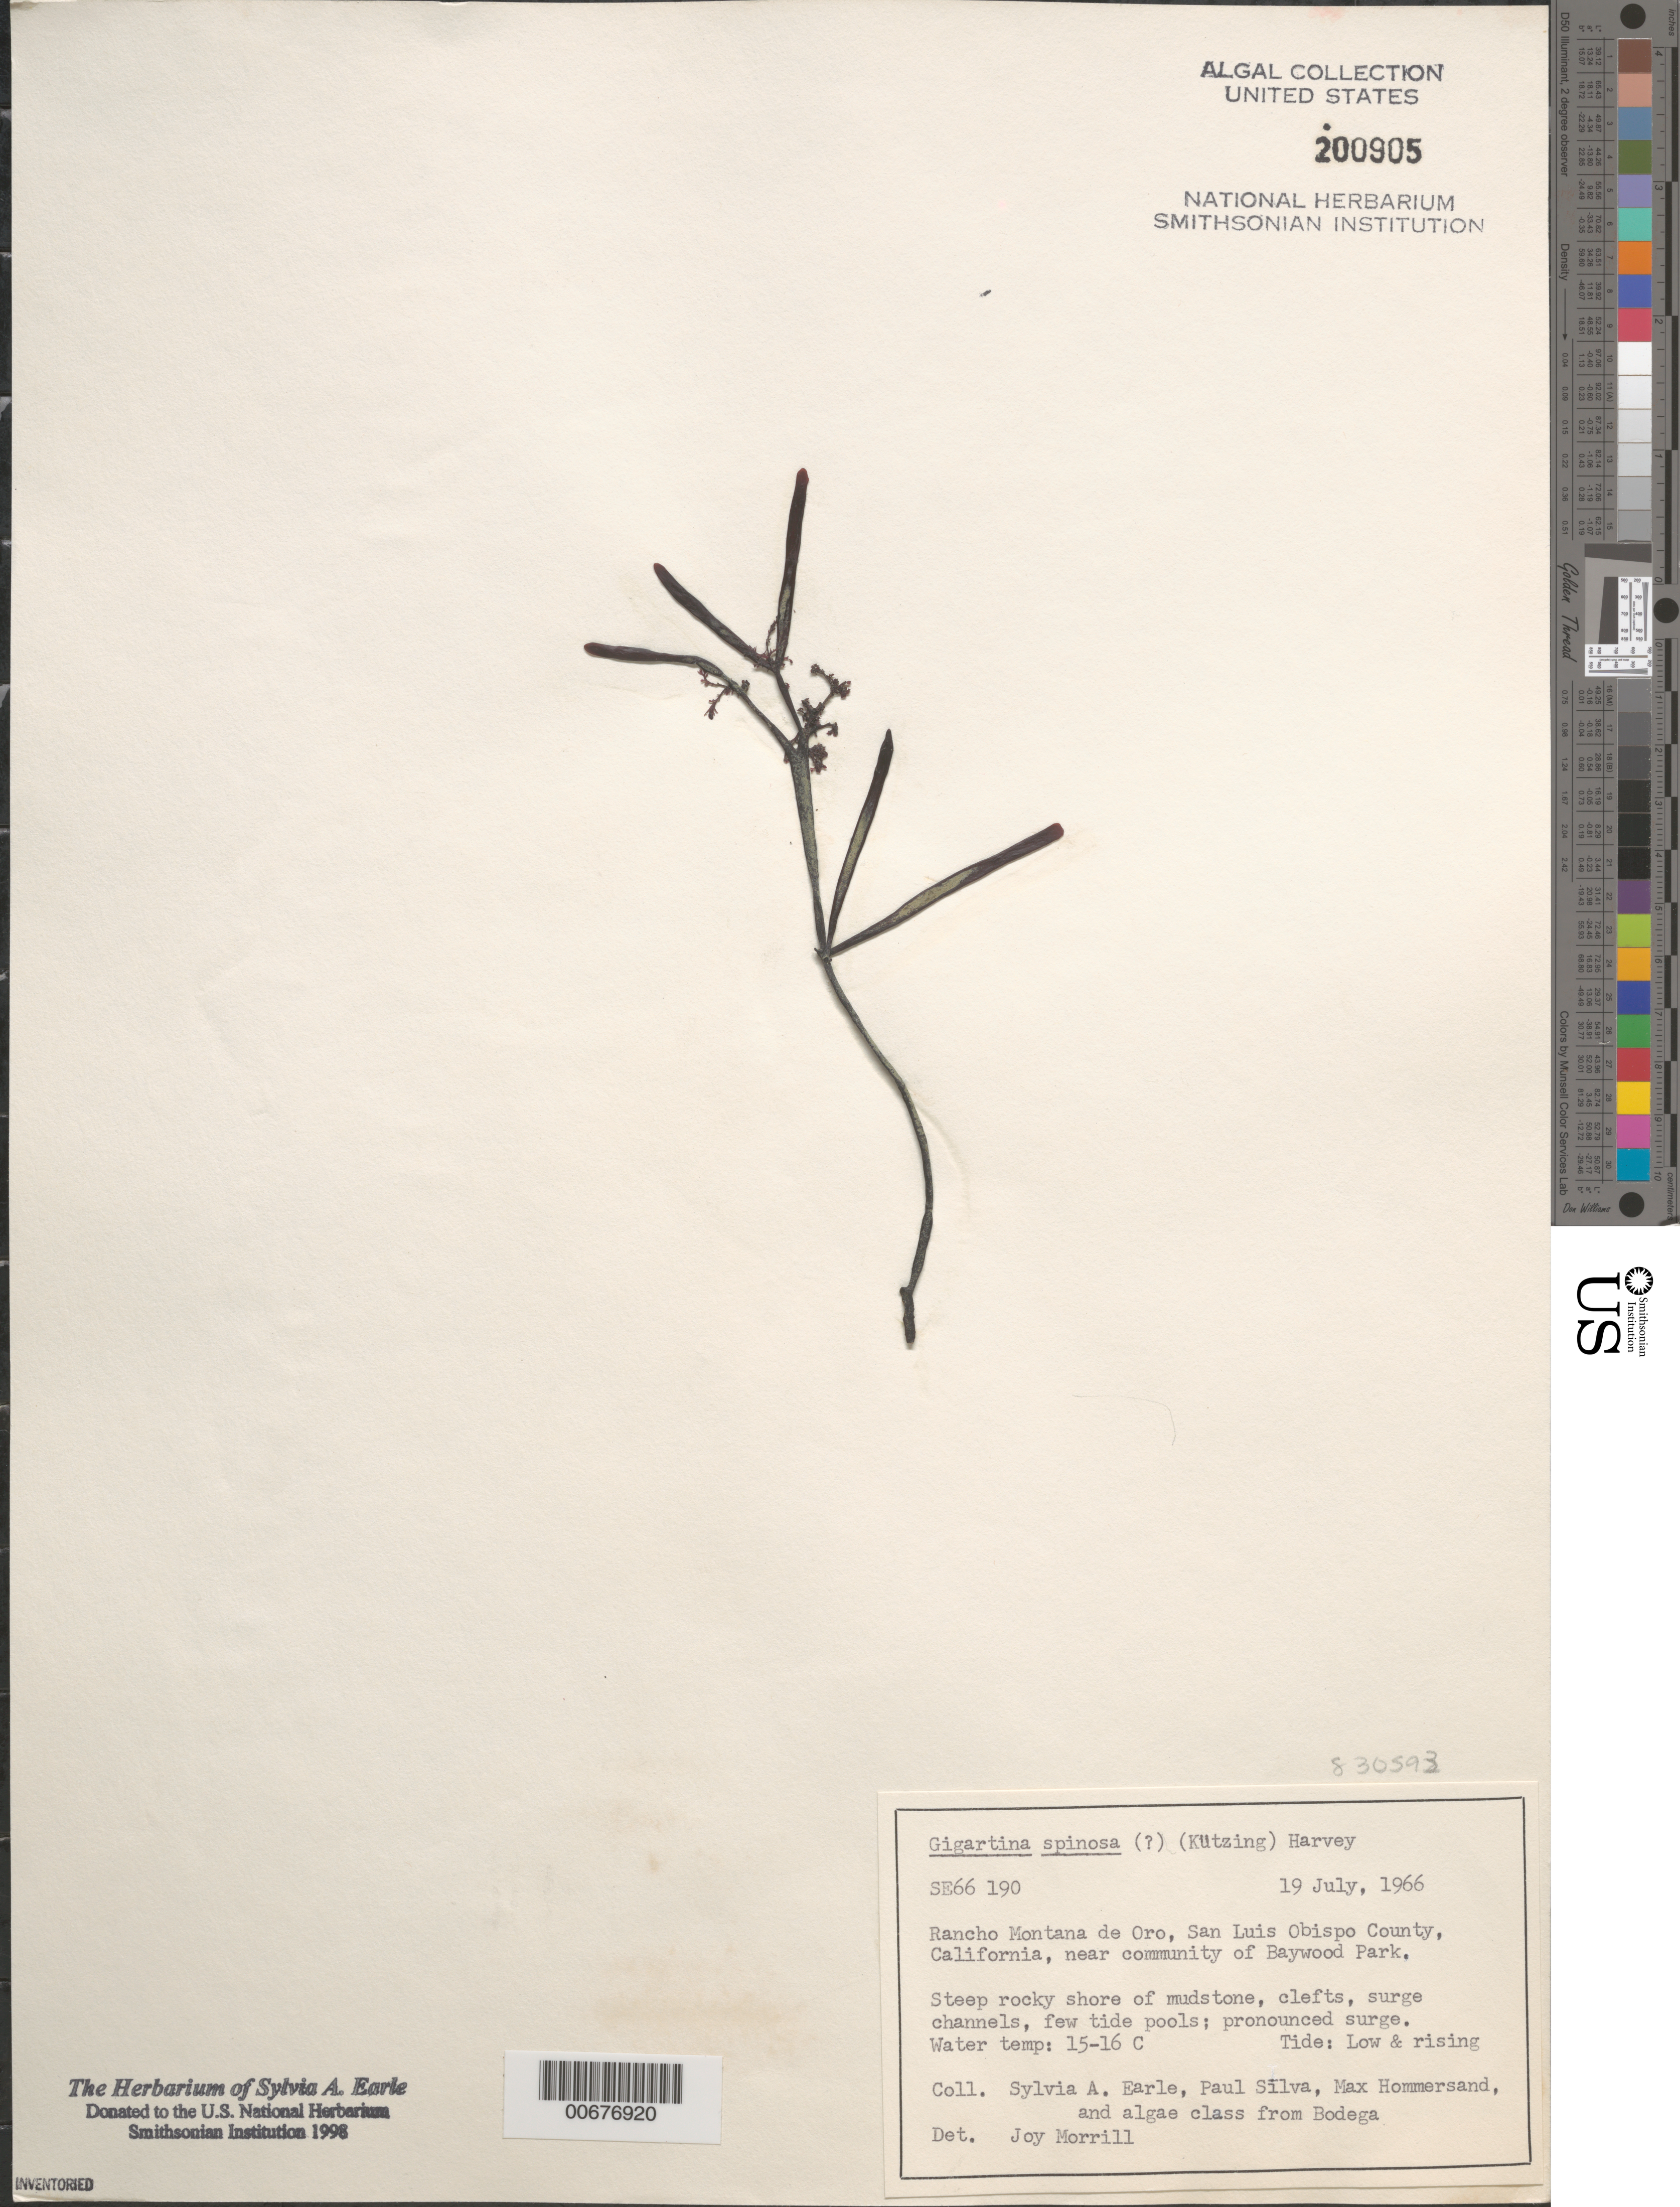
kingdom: Plantae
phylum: Rhodophyta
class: Florideophyceae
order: Gigartinales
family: Gigartinaceae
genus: Chondracanthus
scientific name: Chondracanthus spinosus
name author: (Kütz.) Guiry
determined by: Algae name updating Project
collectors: S. A. Earle, P. C. Silva, M. H. Hommersand & Bodega Algae Class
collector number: SE 66190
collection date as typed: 19 Jul 1966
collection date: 1966-07-19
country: United States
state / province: California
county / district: San Luis Obispo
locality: Rancho Montana de Oro, near Baywood Park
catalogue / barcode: US 200905